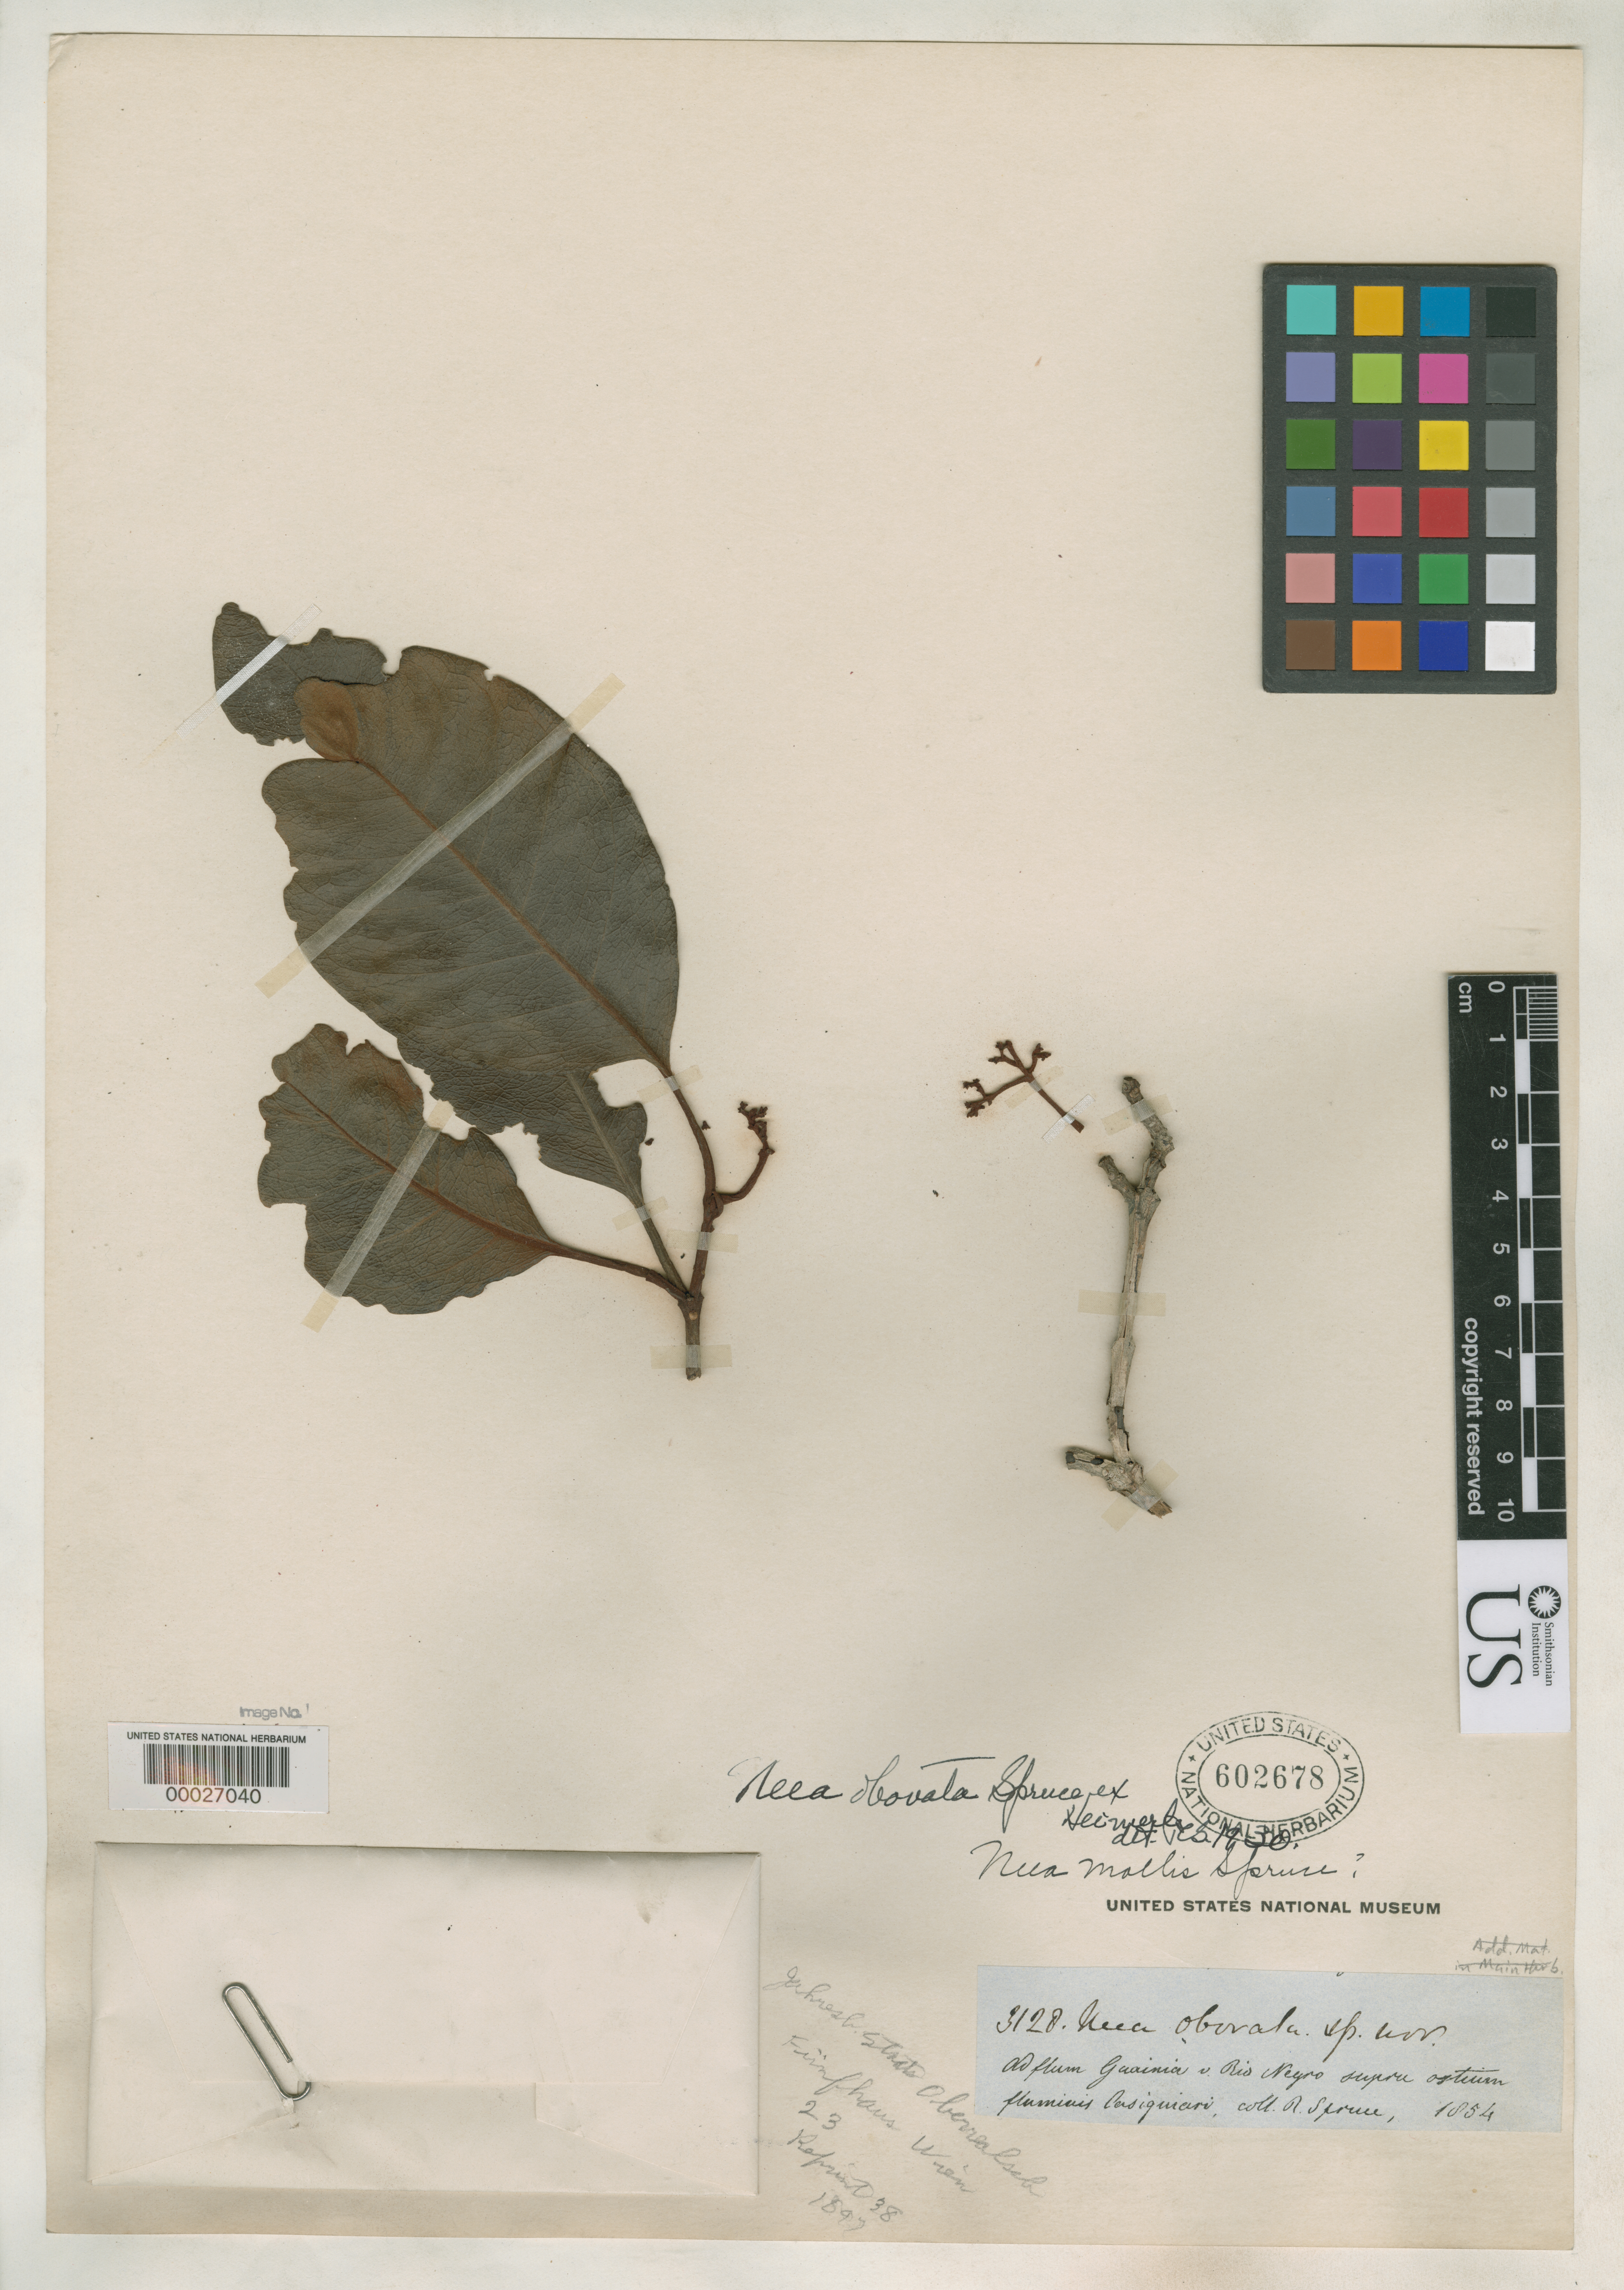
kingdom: Plantae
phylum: Tracheophyta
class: Magnoliopsida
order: Caryophyllales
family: Nyctaginaceae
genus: Neea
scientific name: Neea obovata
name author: Spruce ex Heimerl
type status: Type Fragment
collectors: R. Spruce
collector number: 3128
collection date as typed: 1854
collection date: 1854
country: Brazil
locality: Rio Negro.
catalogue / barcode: US 602678